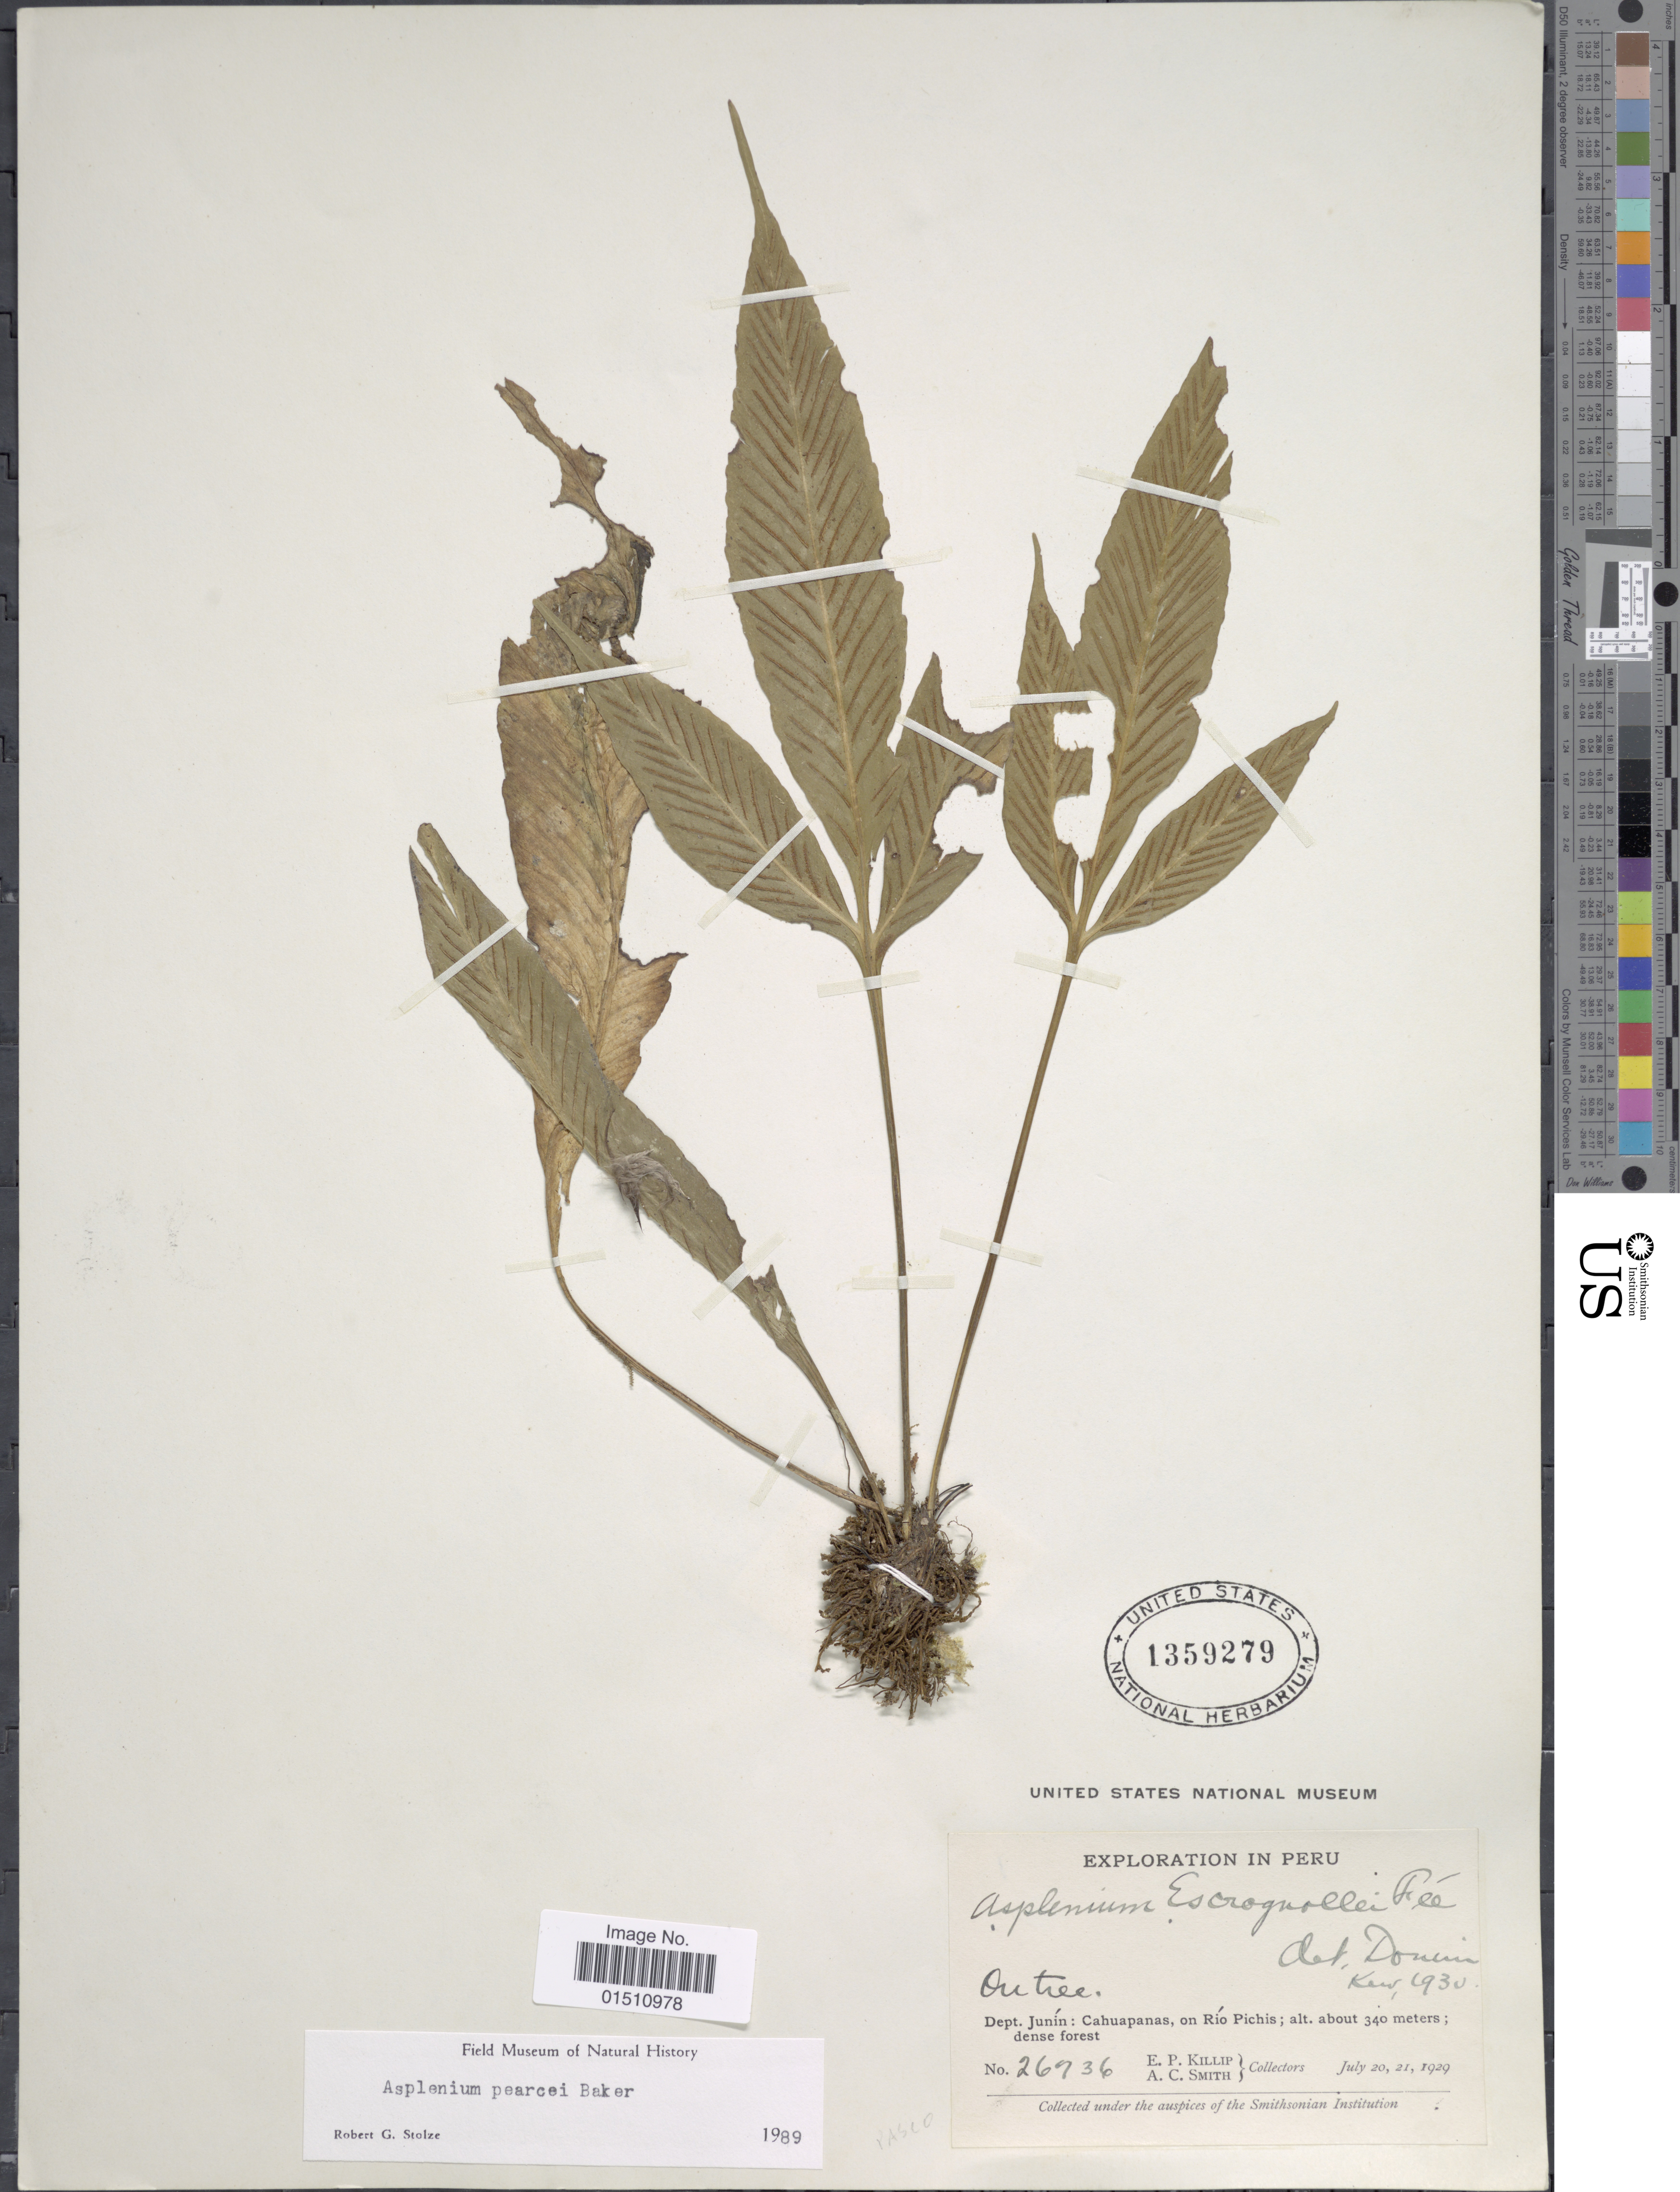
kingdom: Plantae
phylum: Tracheophyta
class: Polypodiopsida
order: Polypodiales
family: Aspleniaceae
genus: Asplenium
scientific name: Asplenium pearcei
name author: Baker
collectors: E. P. Killip & A. C. Smith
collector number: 26936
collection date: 1929-07-20/1929-07-21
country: Peru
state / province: Junín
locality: Dept. Junin:Cahuapanas, on Rio Pichis.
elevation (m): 340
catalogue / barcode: US 1359279